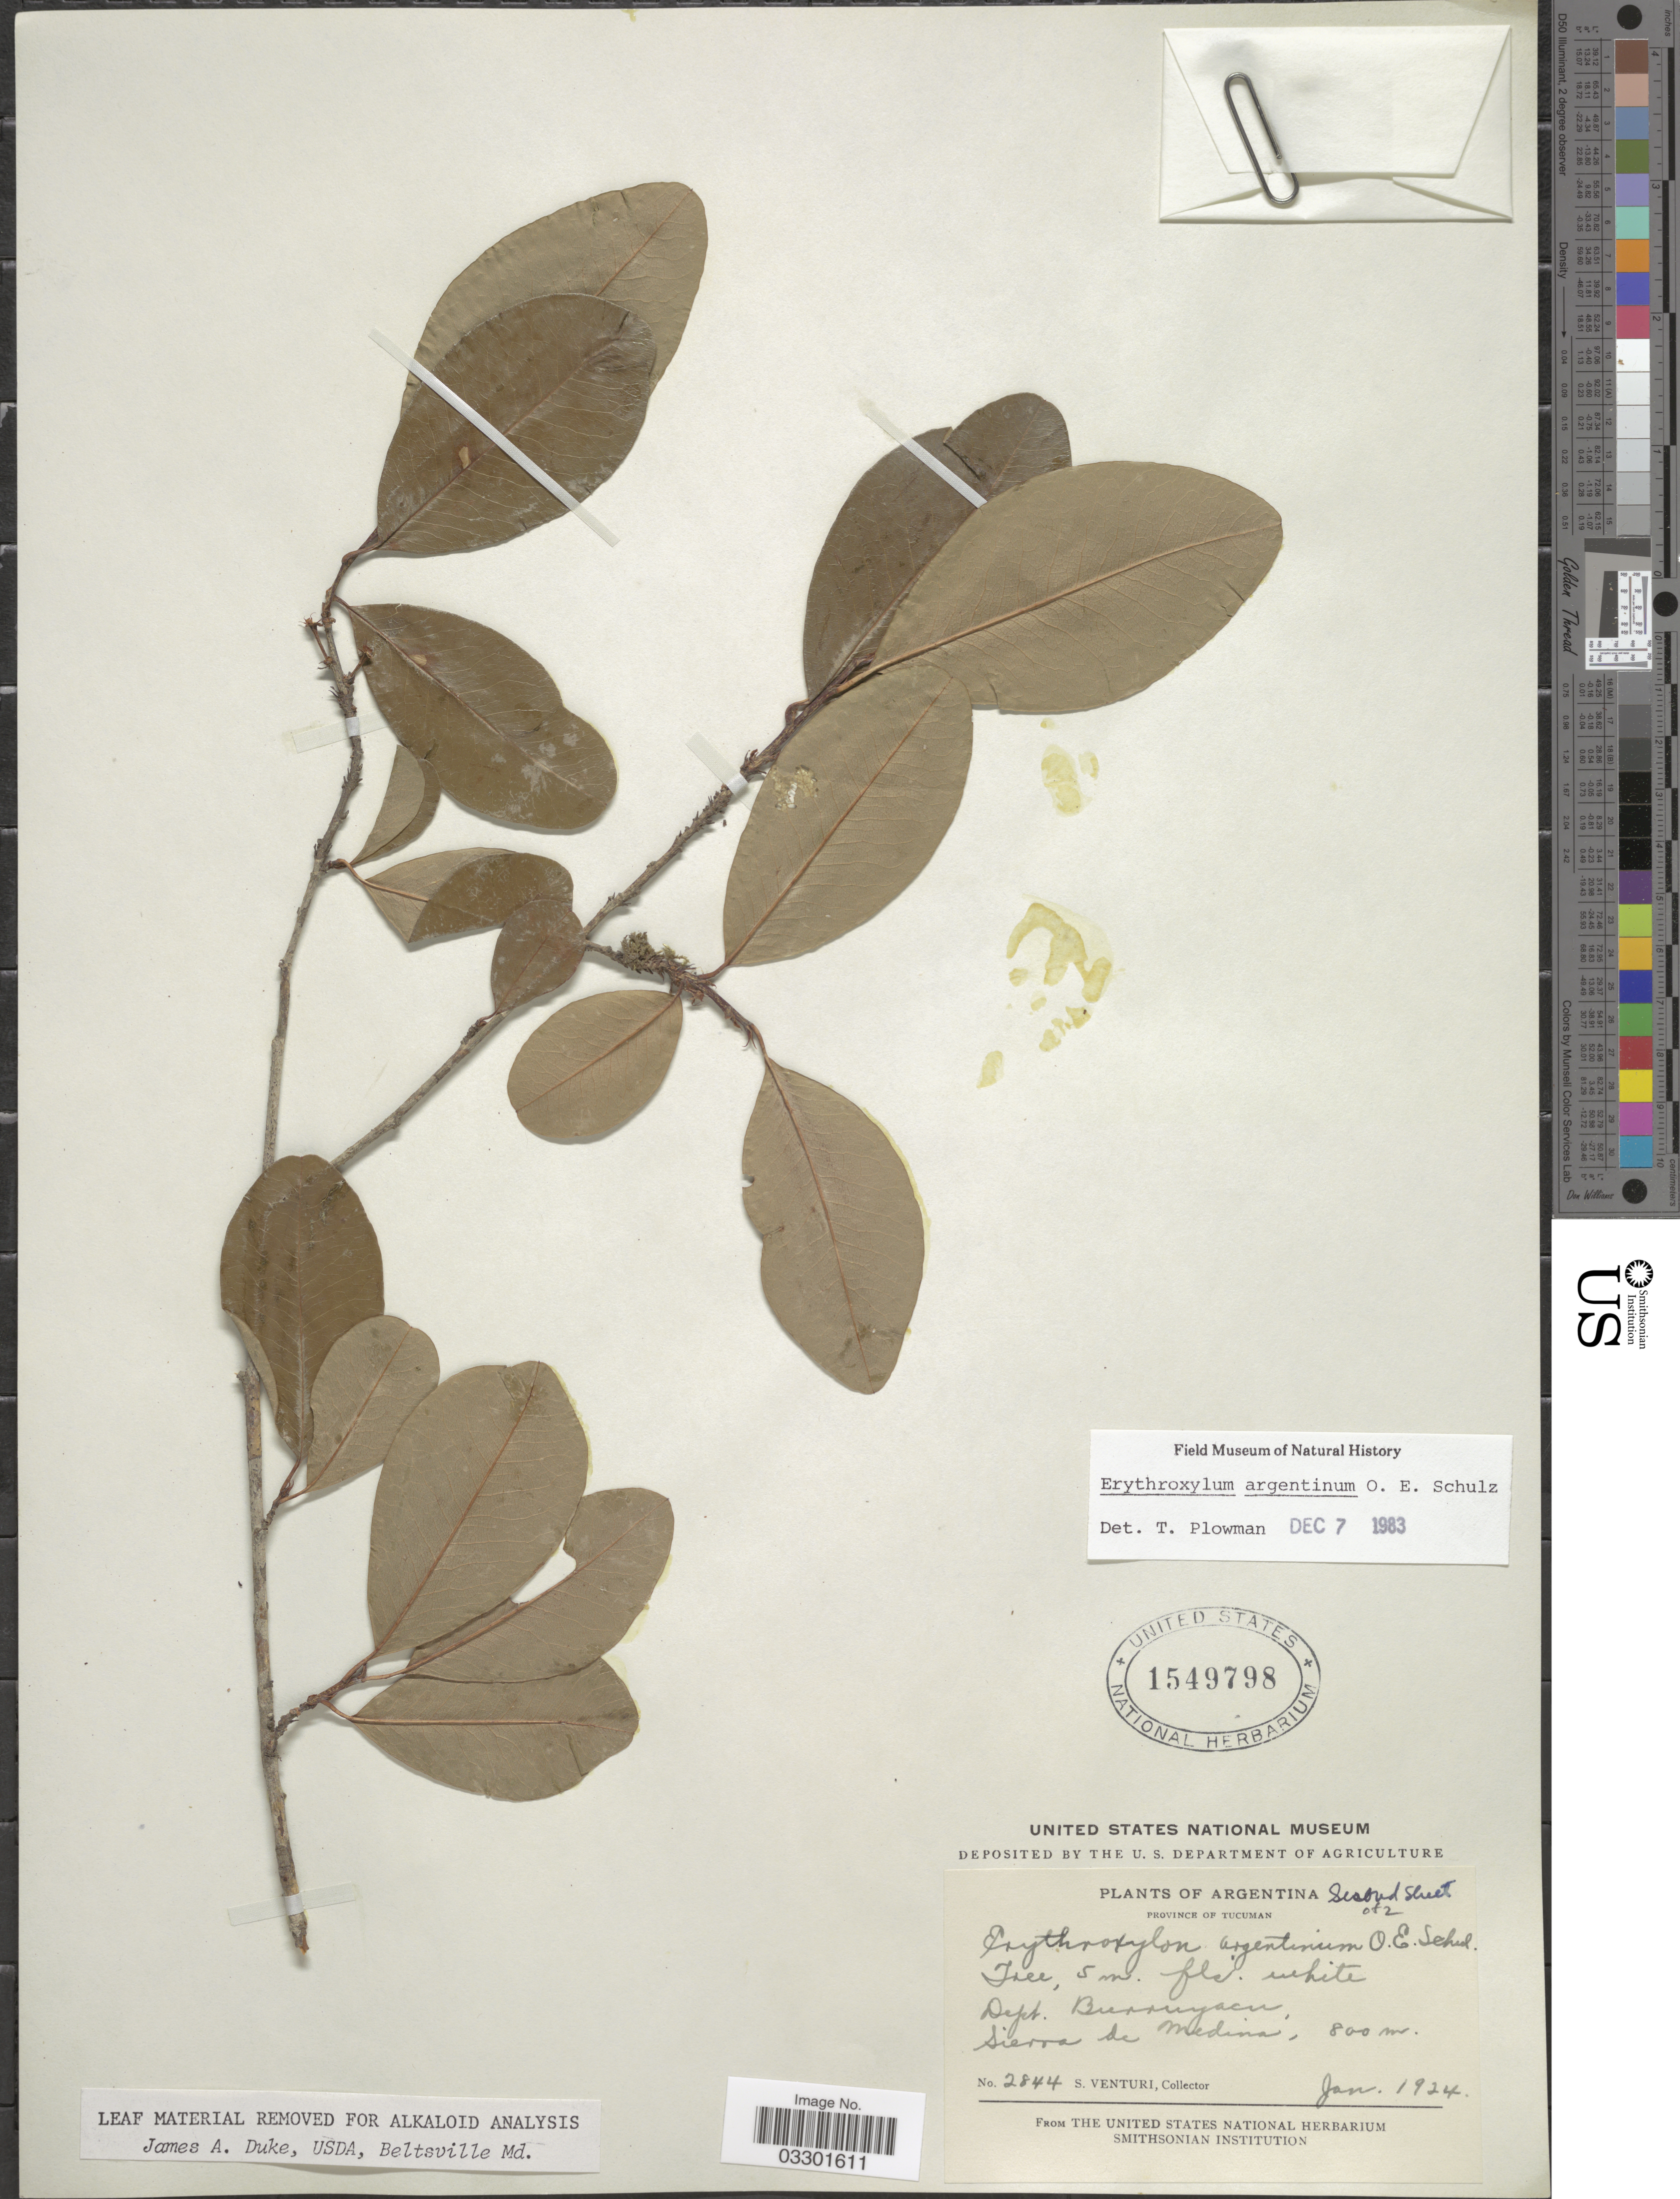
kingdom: Plantae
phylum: Tracheophyta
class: Magnoliopsida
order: Malpighiales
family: Erythroxylaceae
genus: Erythroxylum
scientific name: Erythroxylum argentinum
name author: O.E. Schulz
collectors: S. Venturi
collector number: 2844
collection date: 1924-01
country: Argentina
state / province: Tucuman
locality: Dept. Burroyacu. Sierra de Medina.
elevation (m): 800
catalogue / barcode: US 1549798